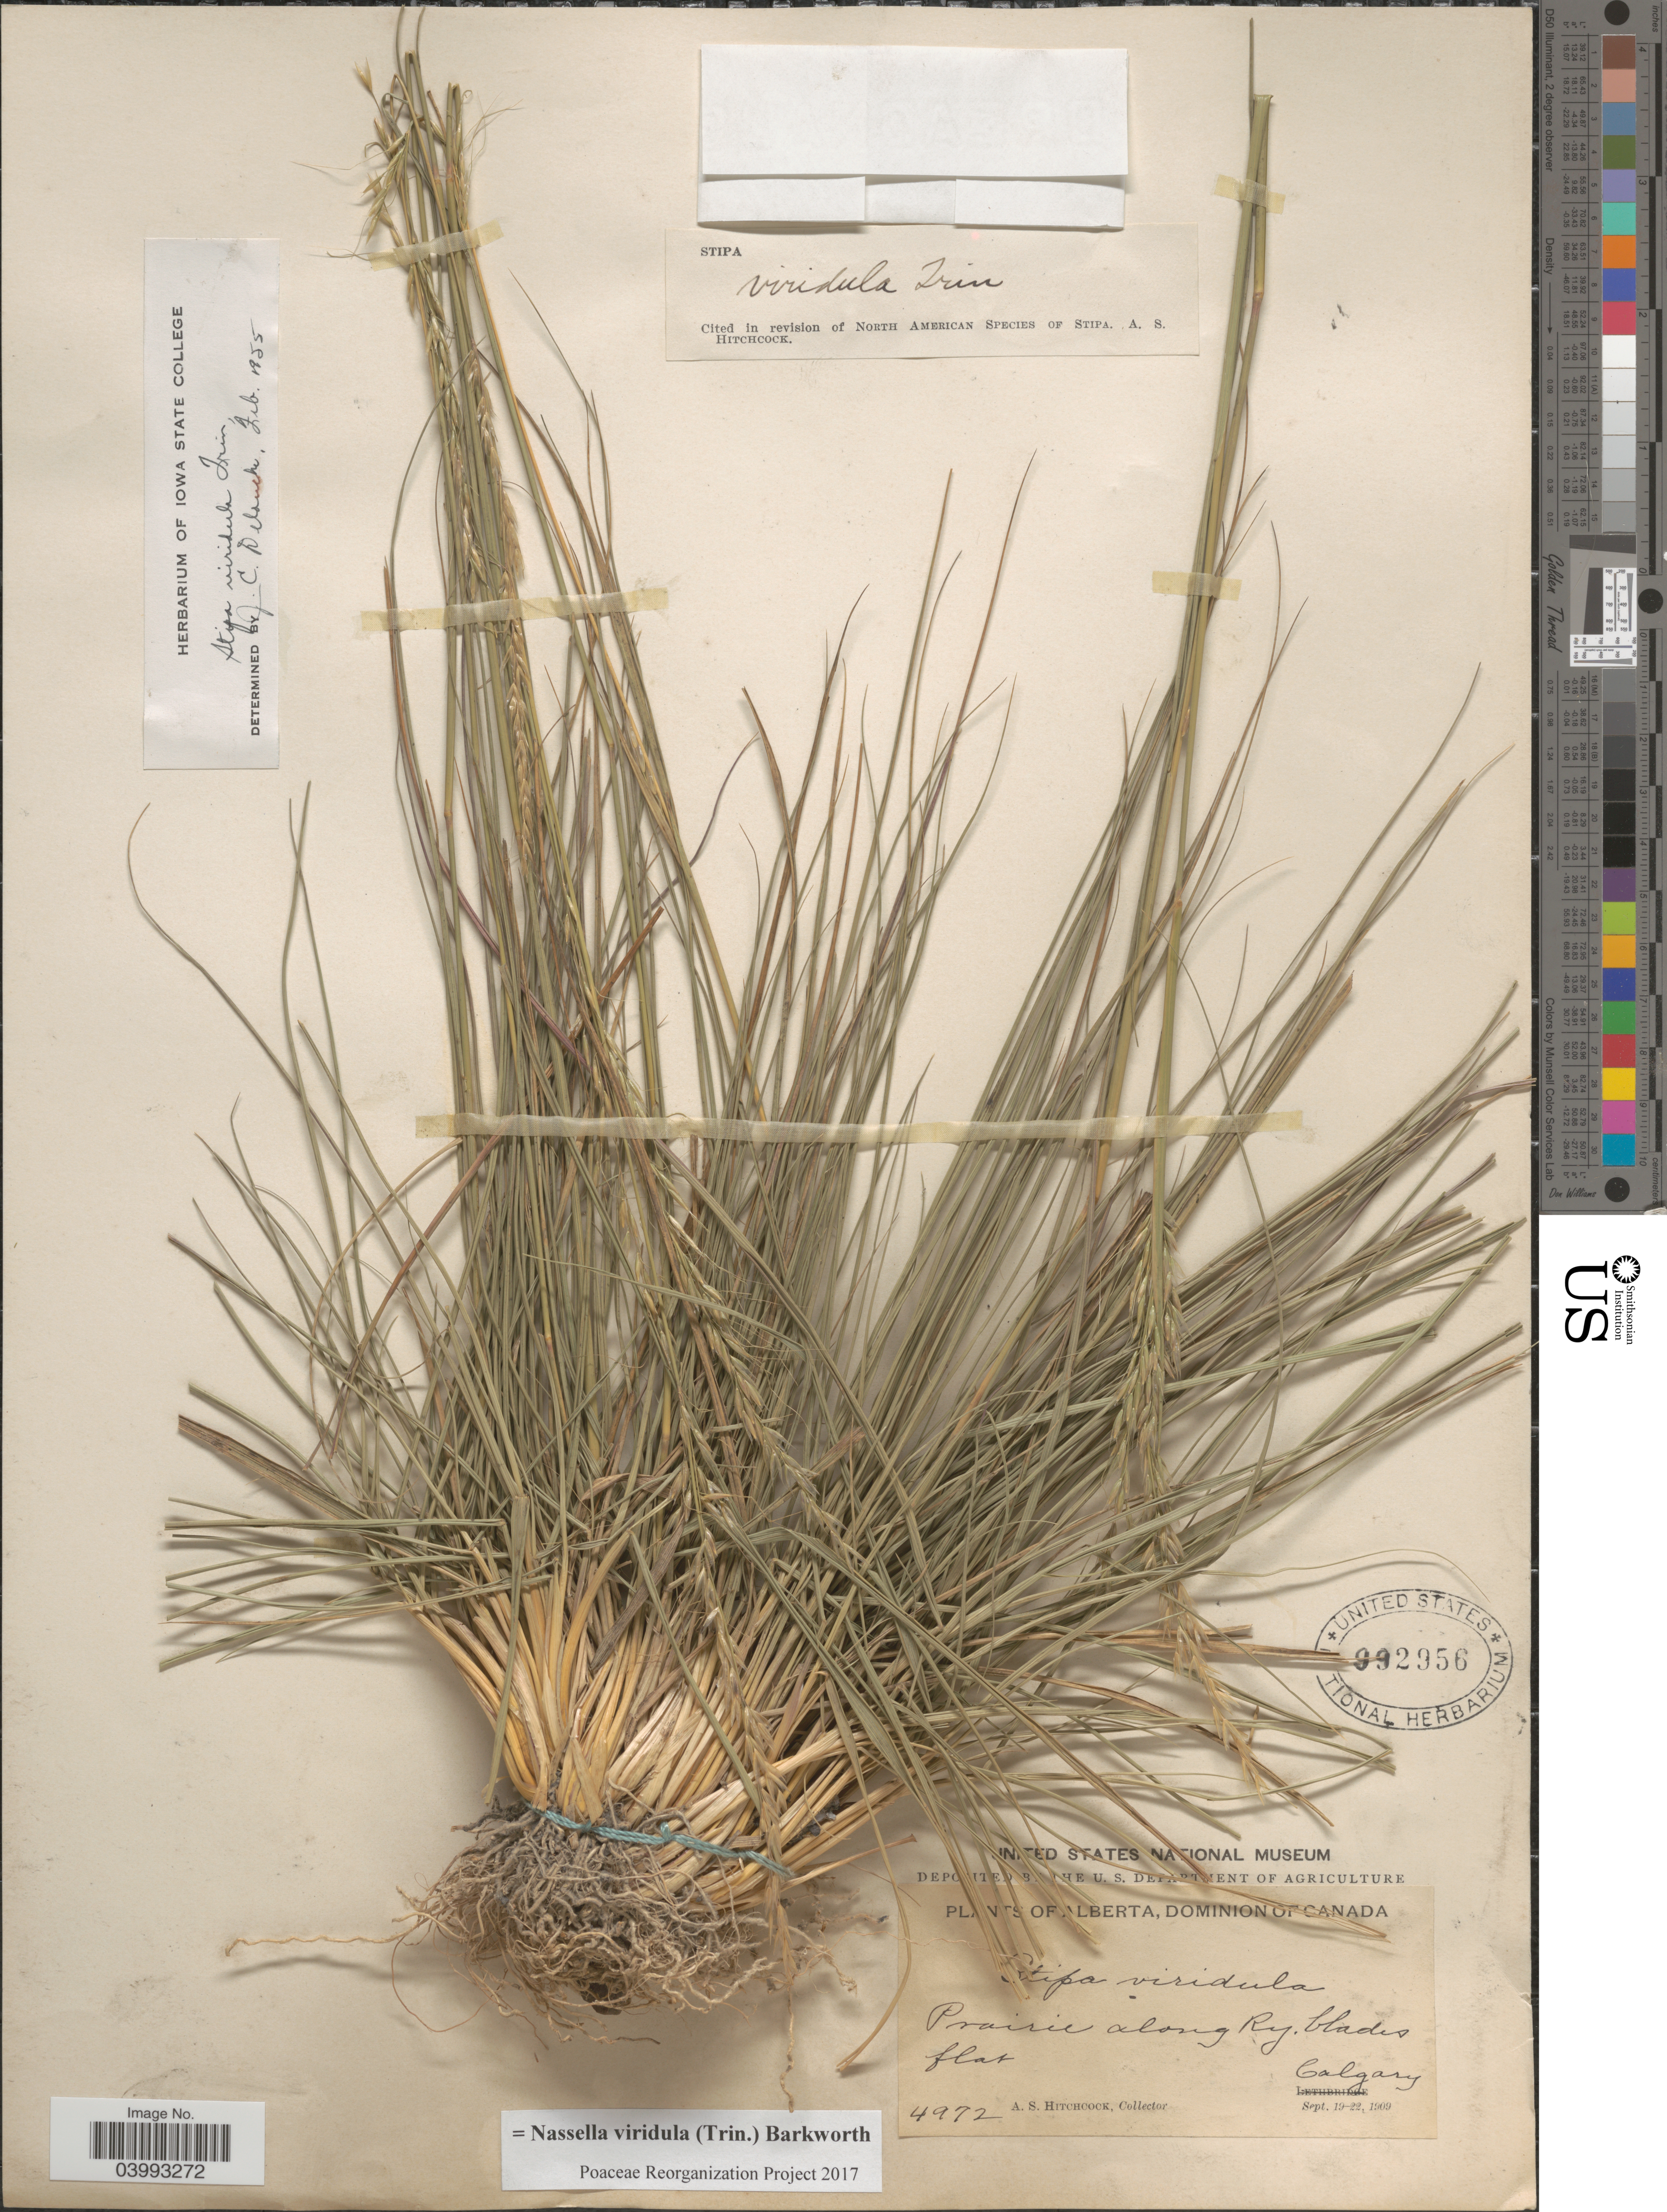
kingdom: Plantae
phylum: Tracheophyta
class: Liliopsida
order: Poales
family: Poaceae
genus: Nassella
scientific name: Nassella viridula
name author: (Trin.) Barkworth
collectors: A. S. Hitchcock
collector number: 4972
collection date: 1909-09-19/1909-09-22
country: Canada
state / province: Alberta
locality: Dominion of Canada. Prairie along Ry. blades flat. Calgary.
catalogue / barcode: US 992956